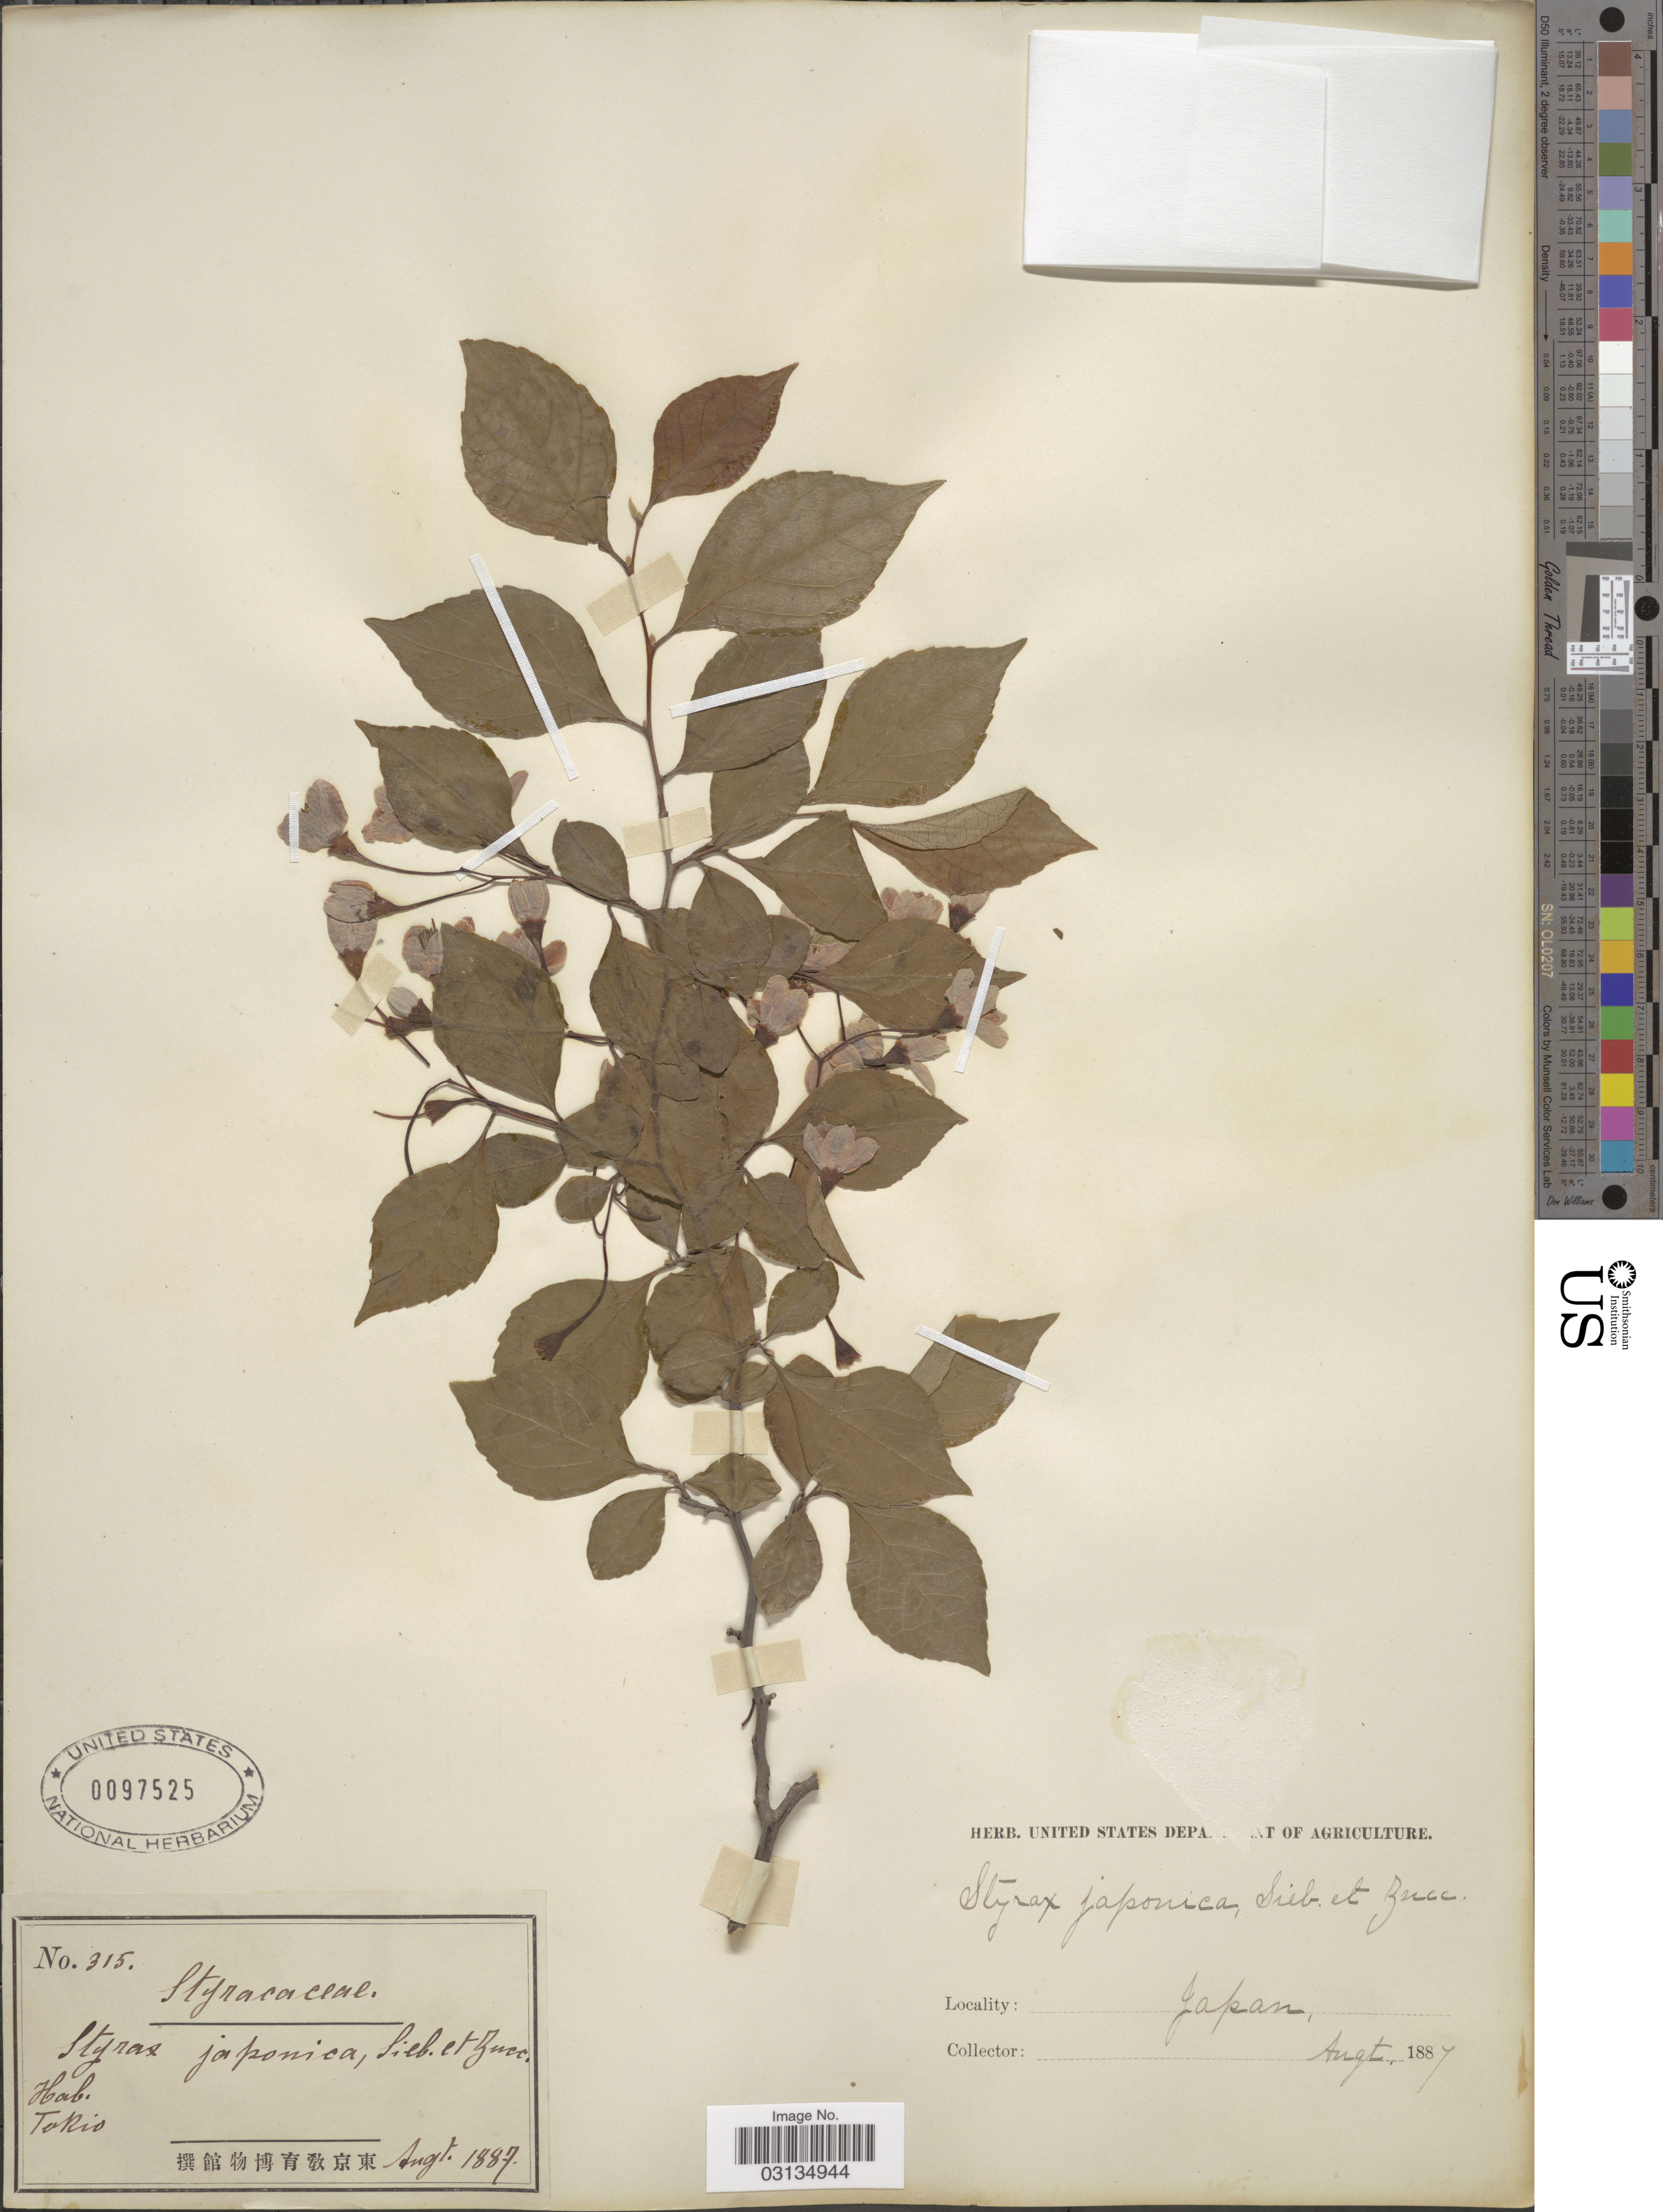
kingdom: Plantae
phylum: Tracheophyta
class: Magnoliopsida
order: Ericales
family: Styracaceae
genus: Styrax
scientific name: Styrax japonicus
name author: Siebold & Zucc.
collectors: Facchini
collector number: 315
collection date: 1887-08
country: Japan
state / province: Tokyo, Federal City of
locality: Tokio.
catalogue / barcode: US 97525